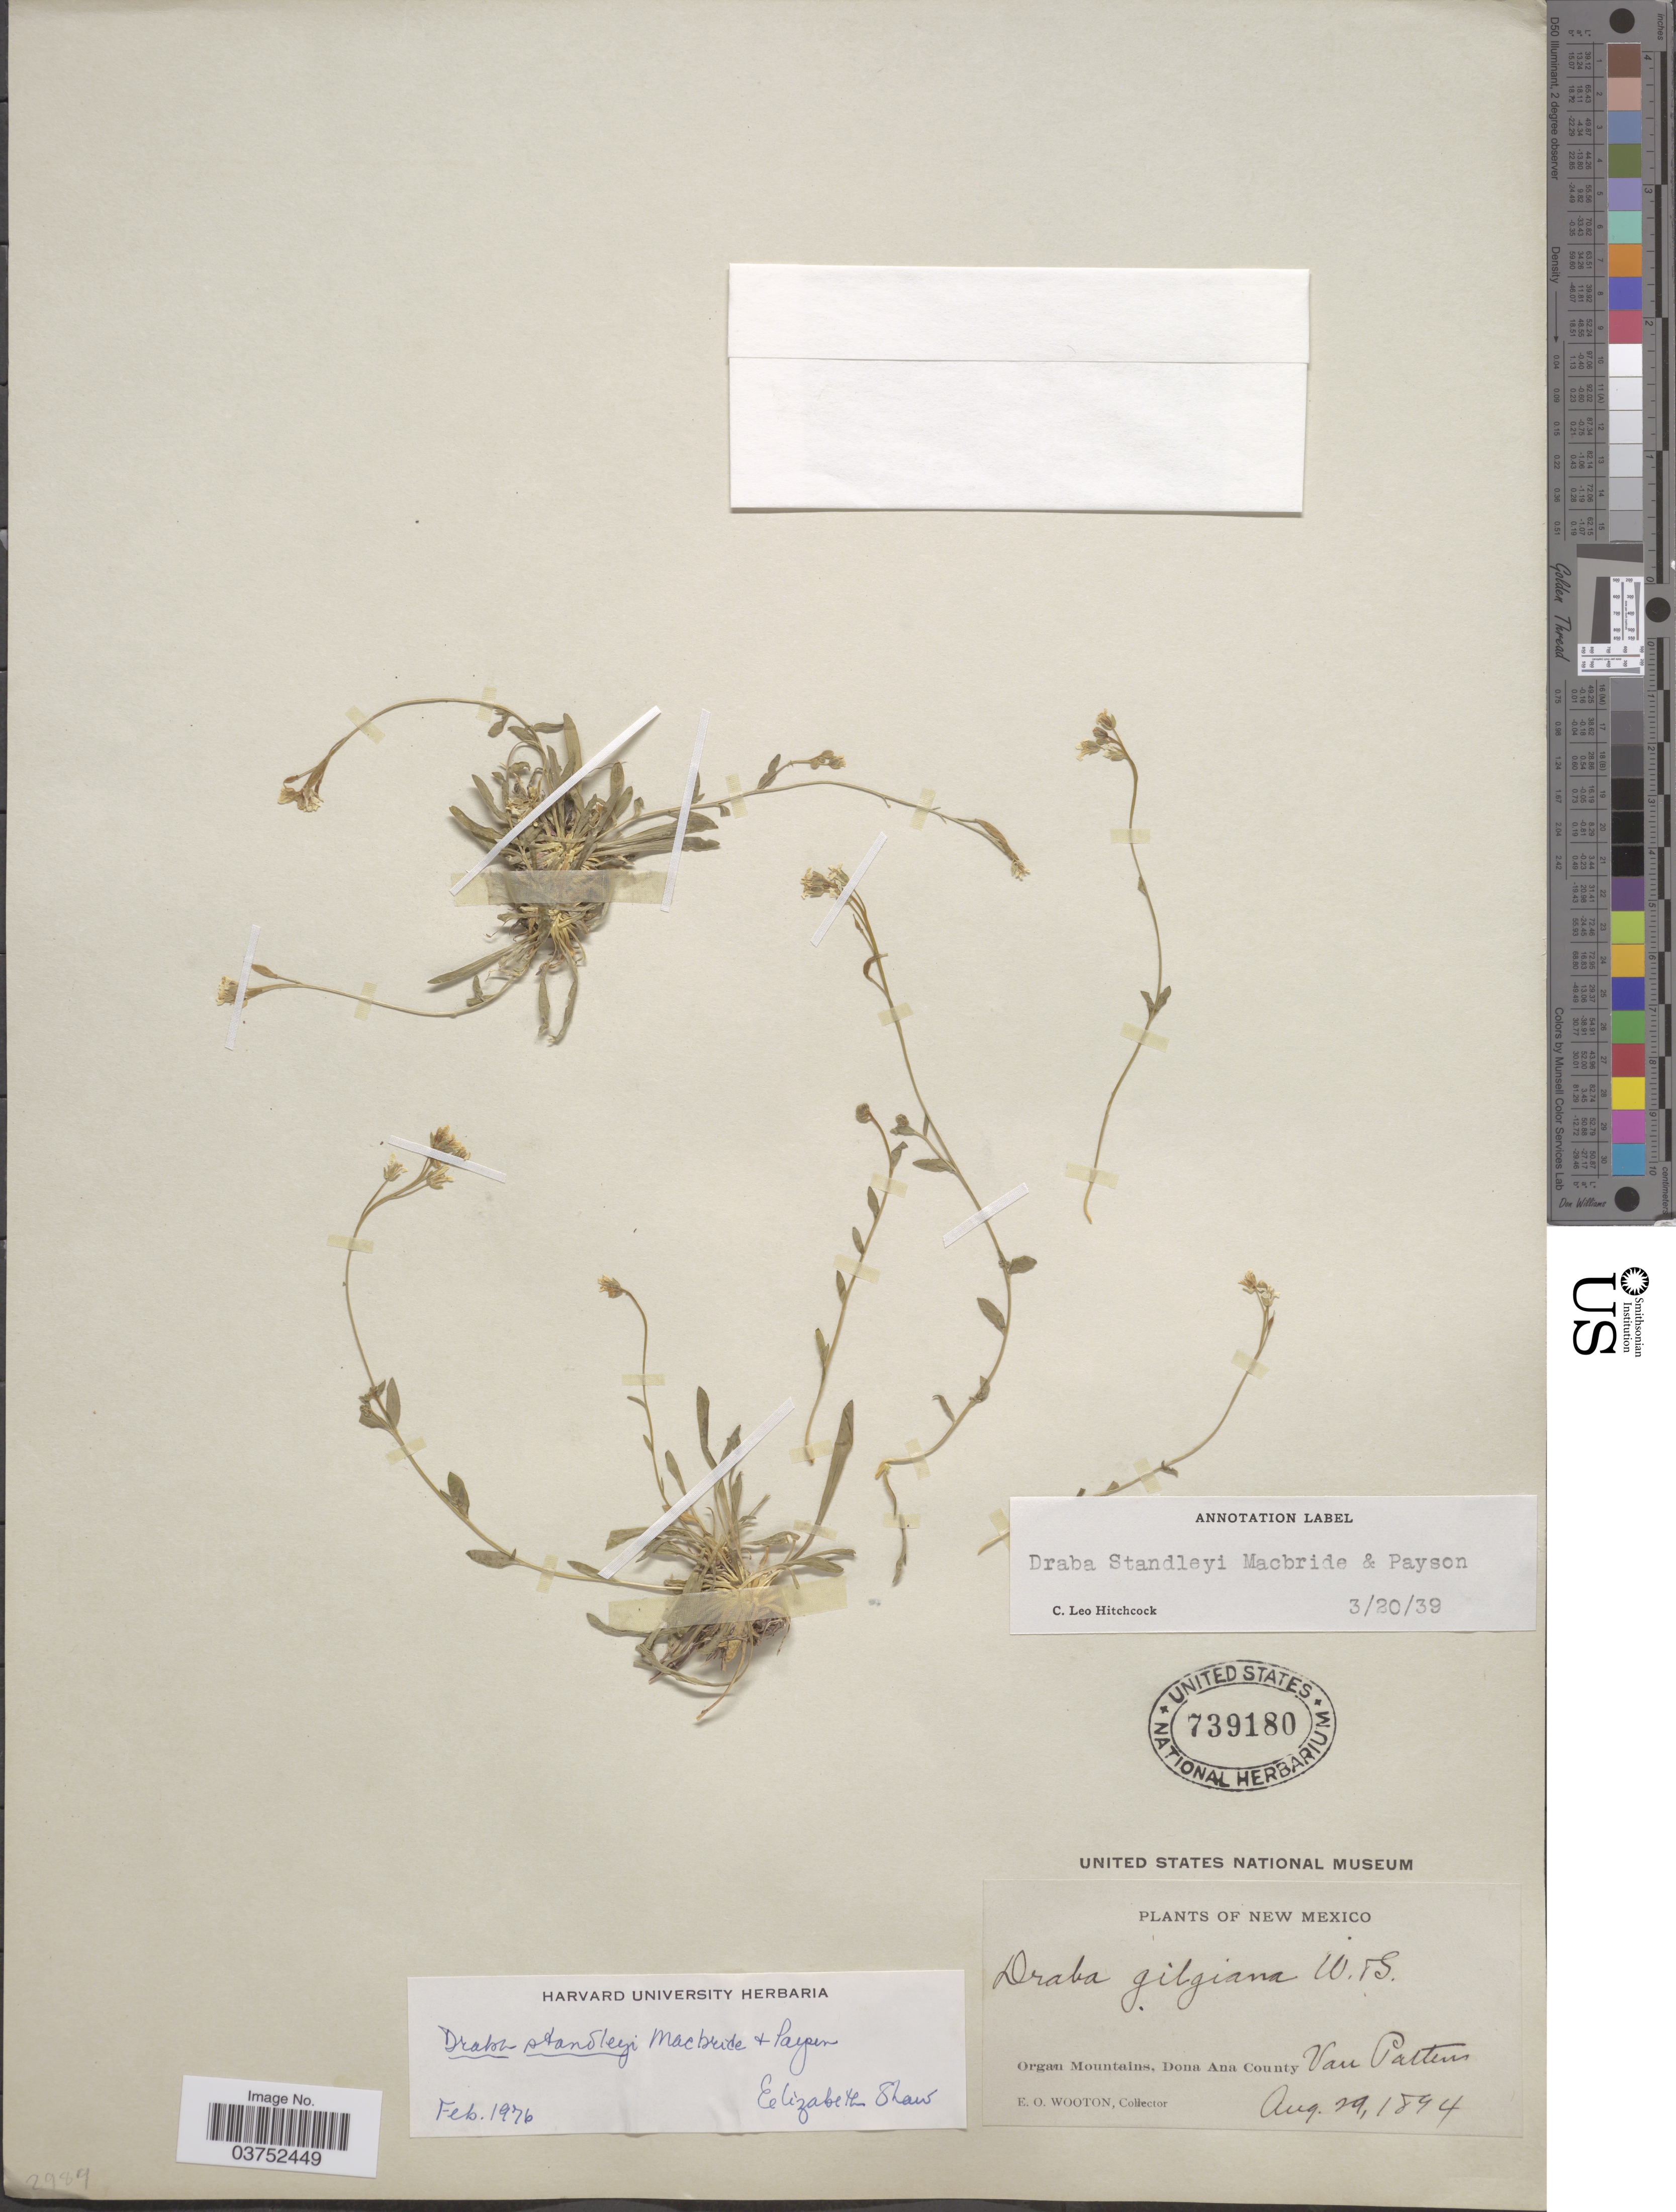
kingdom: Plantae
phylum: Tracheophyta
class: Magnoliopsida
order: Brassicales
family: Brassicaceae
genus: Draba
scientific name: Draba standleyi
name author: J.F. Macbr. & Payson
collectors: E. O. Wooton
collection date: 1894-08-29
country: United States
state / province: New Mexico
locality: Organ Mountains, Dona Ana County. Van Pattens.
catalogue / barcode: US 739180